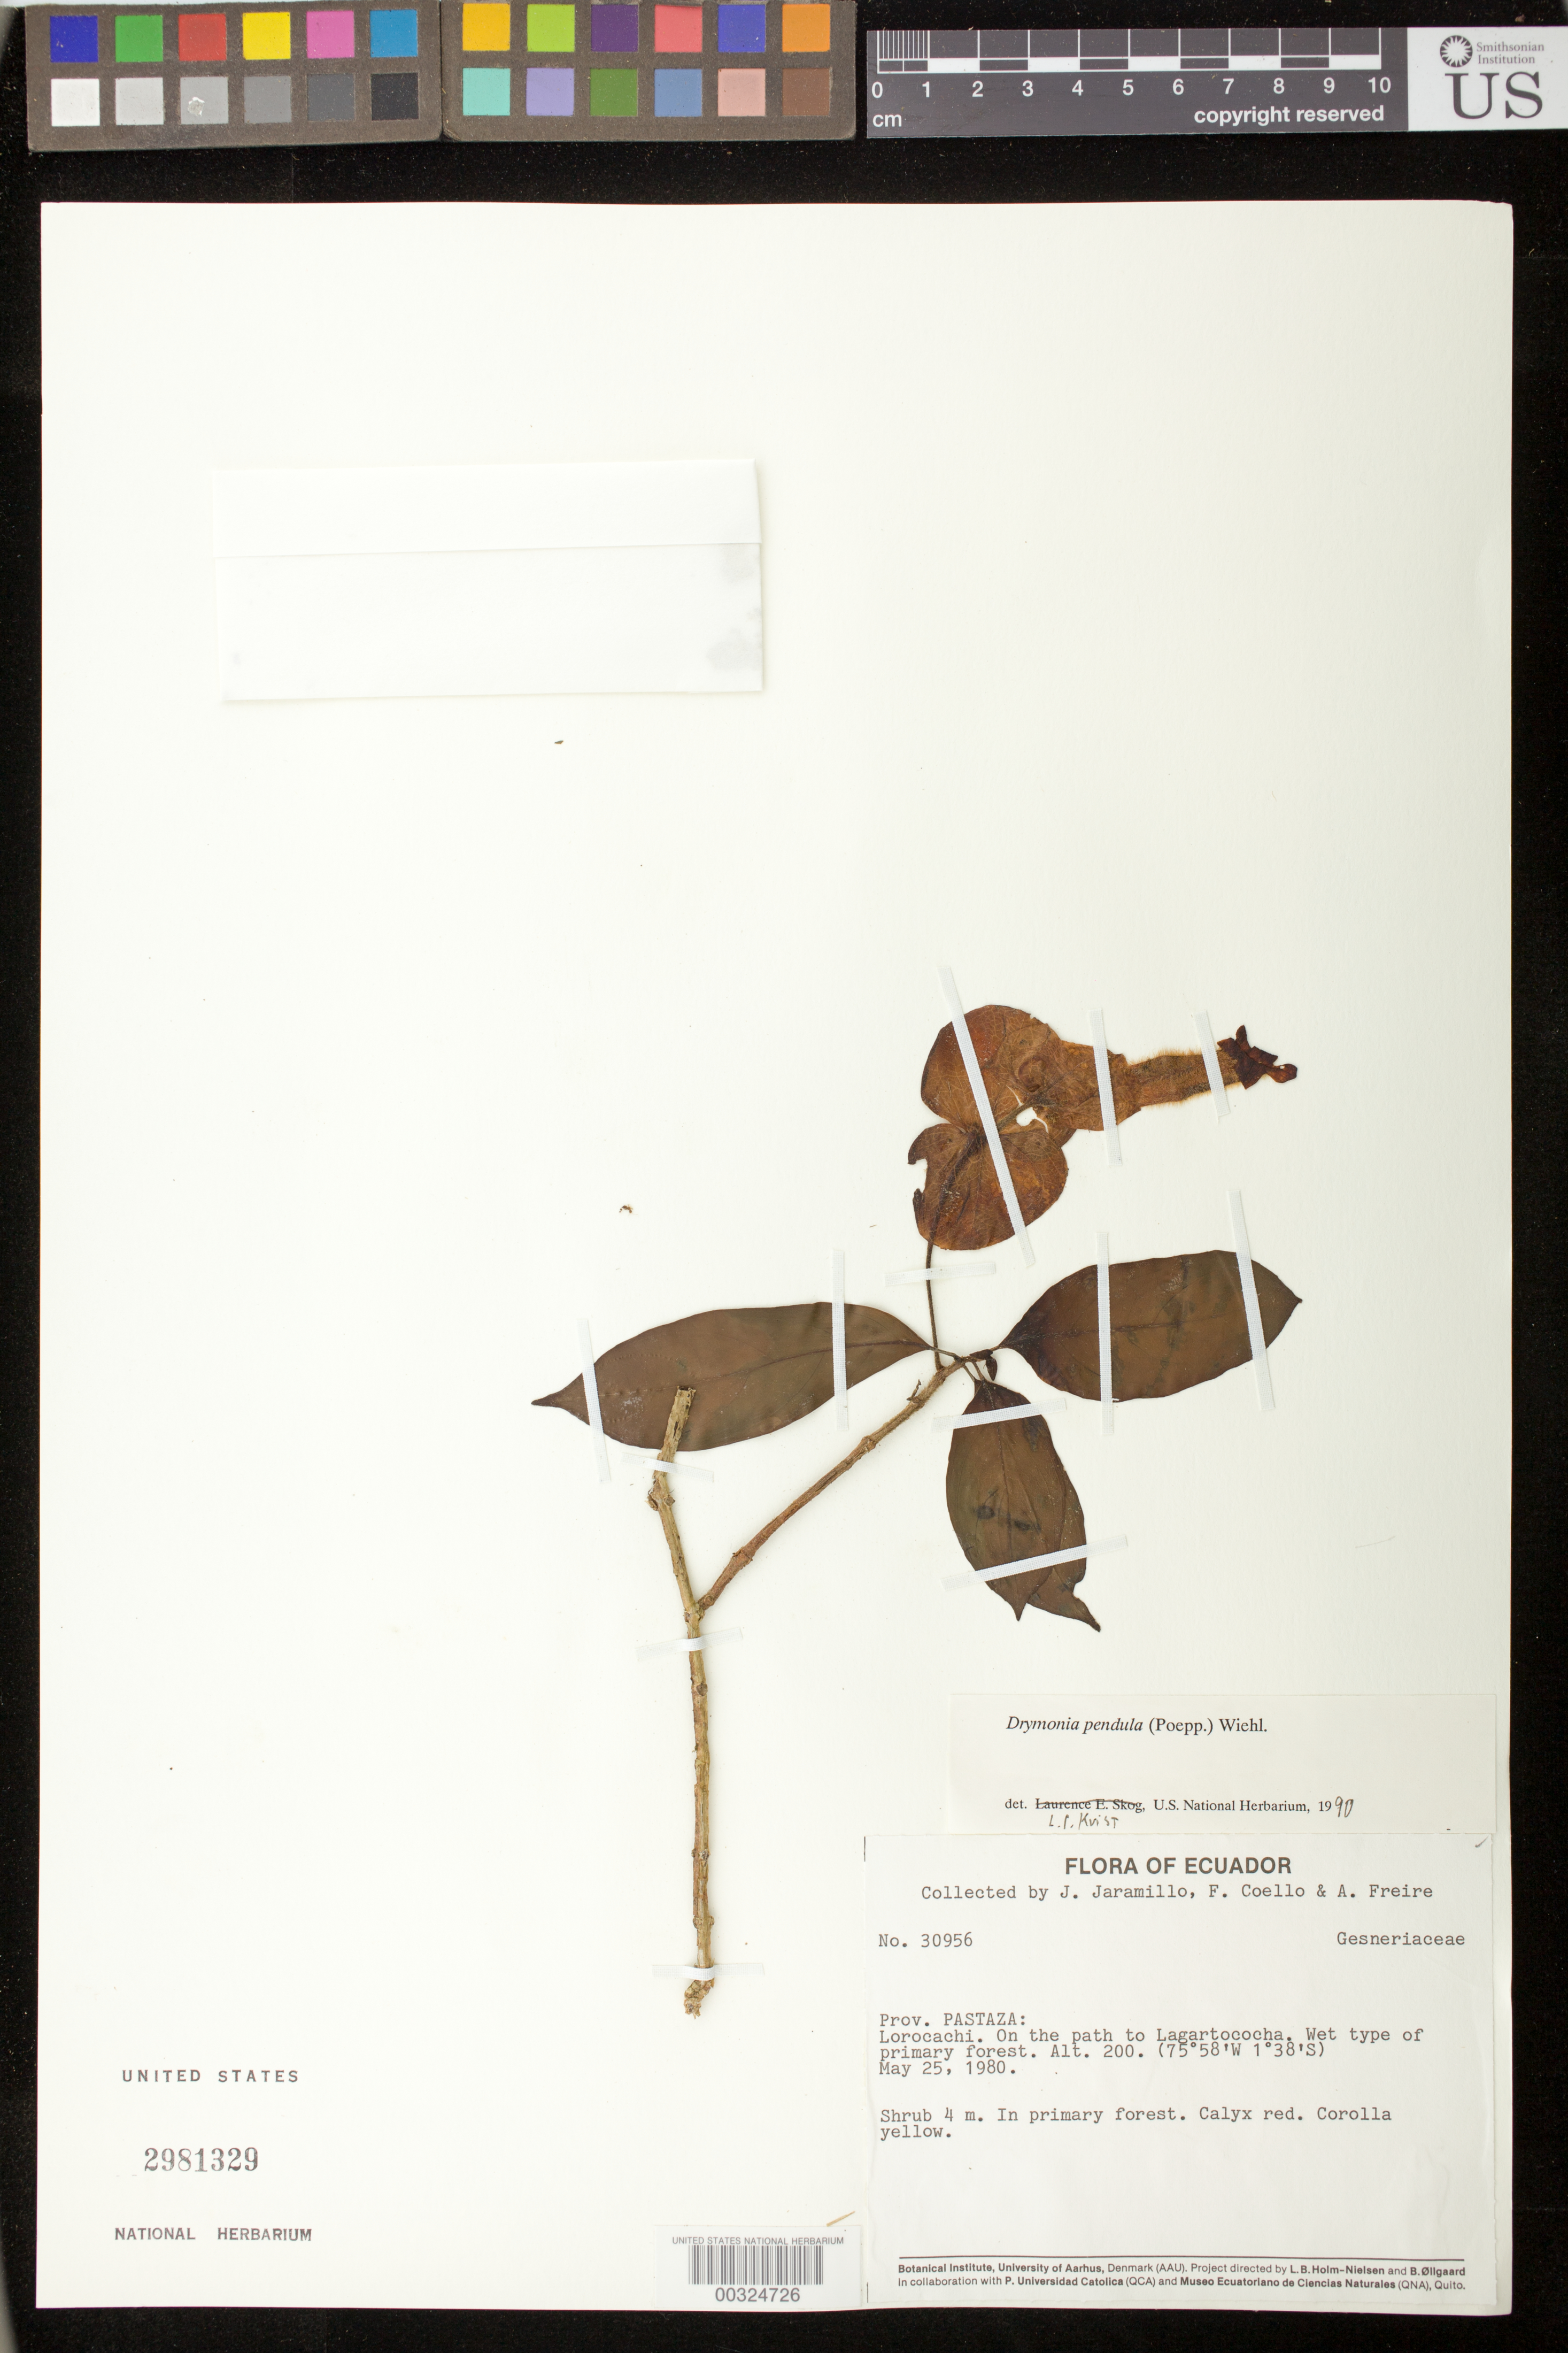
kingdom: Plantae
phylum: Tracheophyta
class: Magnoliopsida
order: Lamiales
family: Gesneriaceae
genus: Drymonia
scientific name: Drymonia pendula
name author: (Poepp.) Wiehler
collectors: J. L. Jaramillo, F. Coello & A. Freire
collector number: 30956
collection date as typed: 25 May 1980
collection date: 1980-05-25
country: Ecuador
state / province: Pastaza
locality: Lorocachi, on the path to Lagartococha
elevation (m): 200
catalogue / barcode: US 2981329